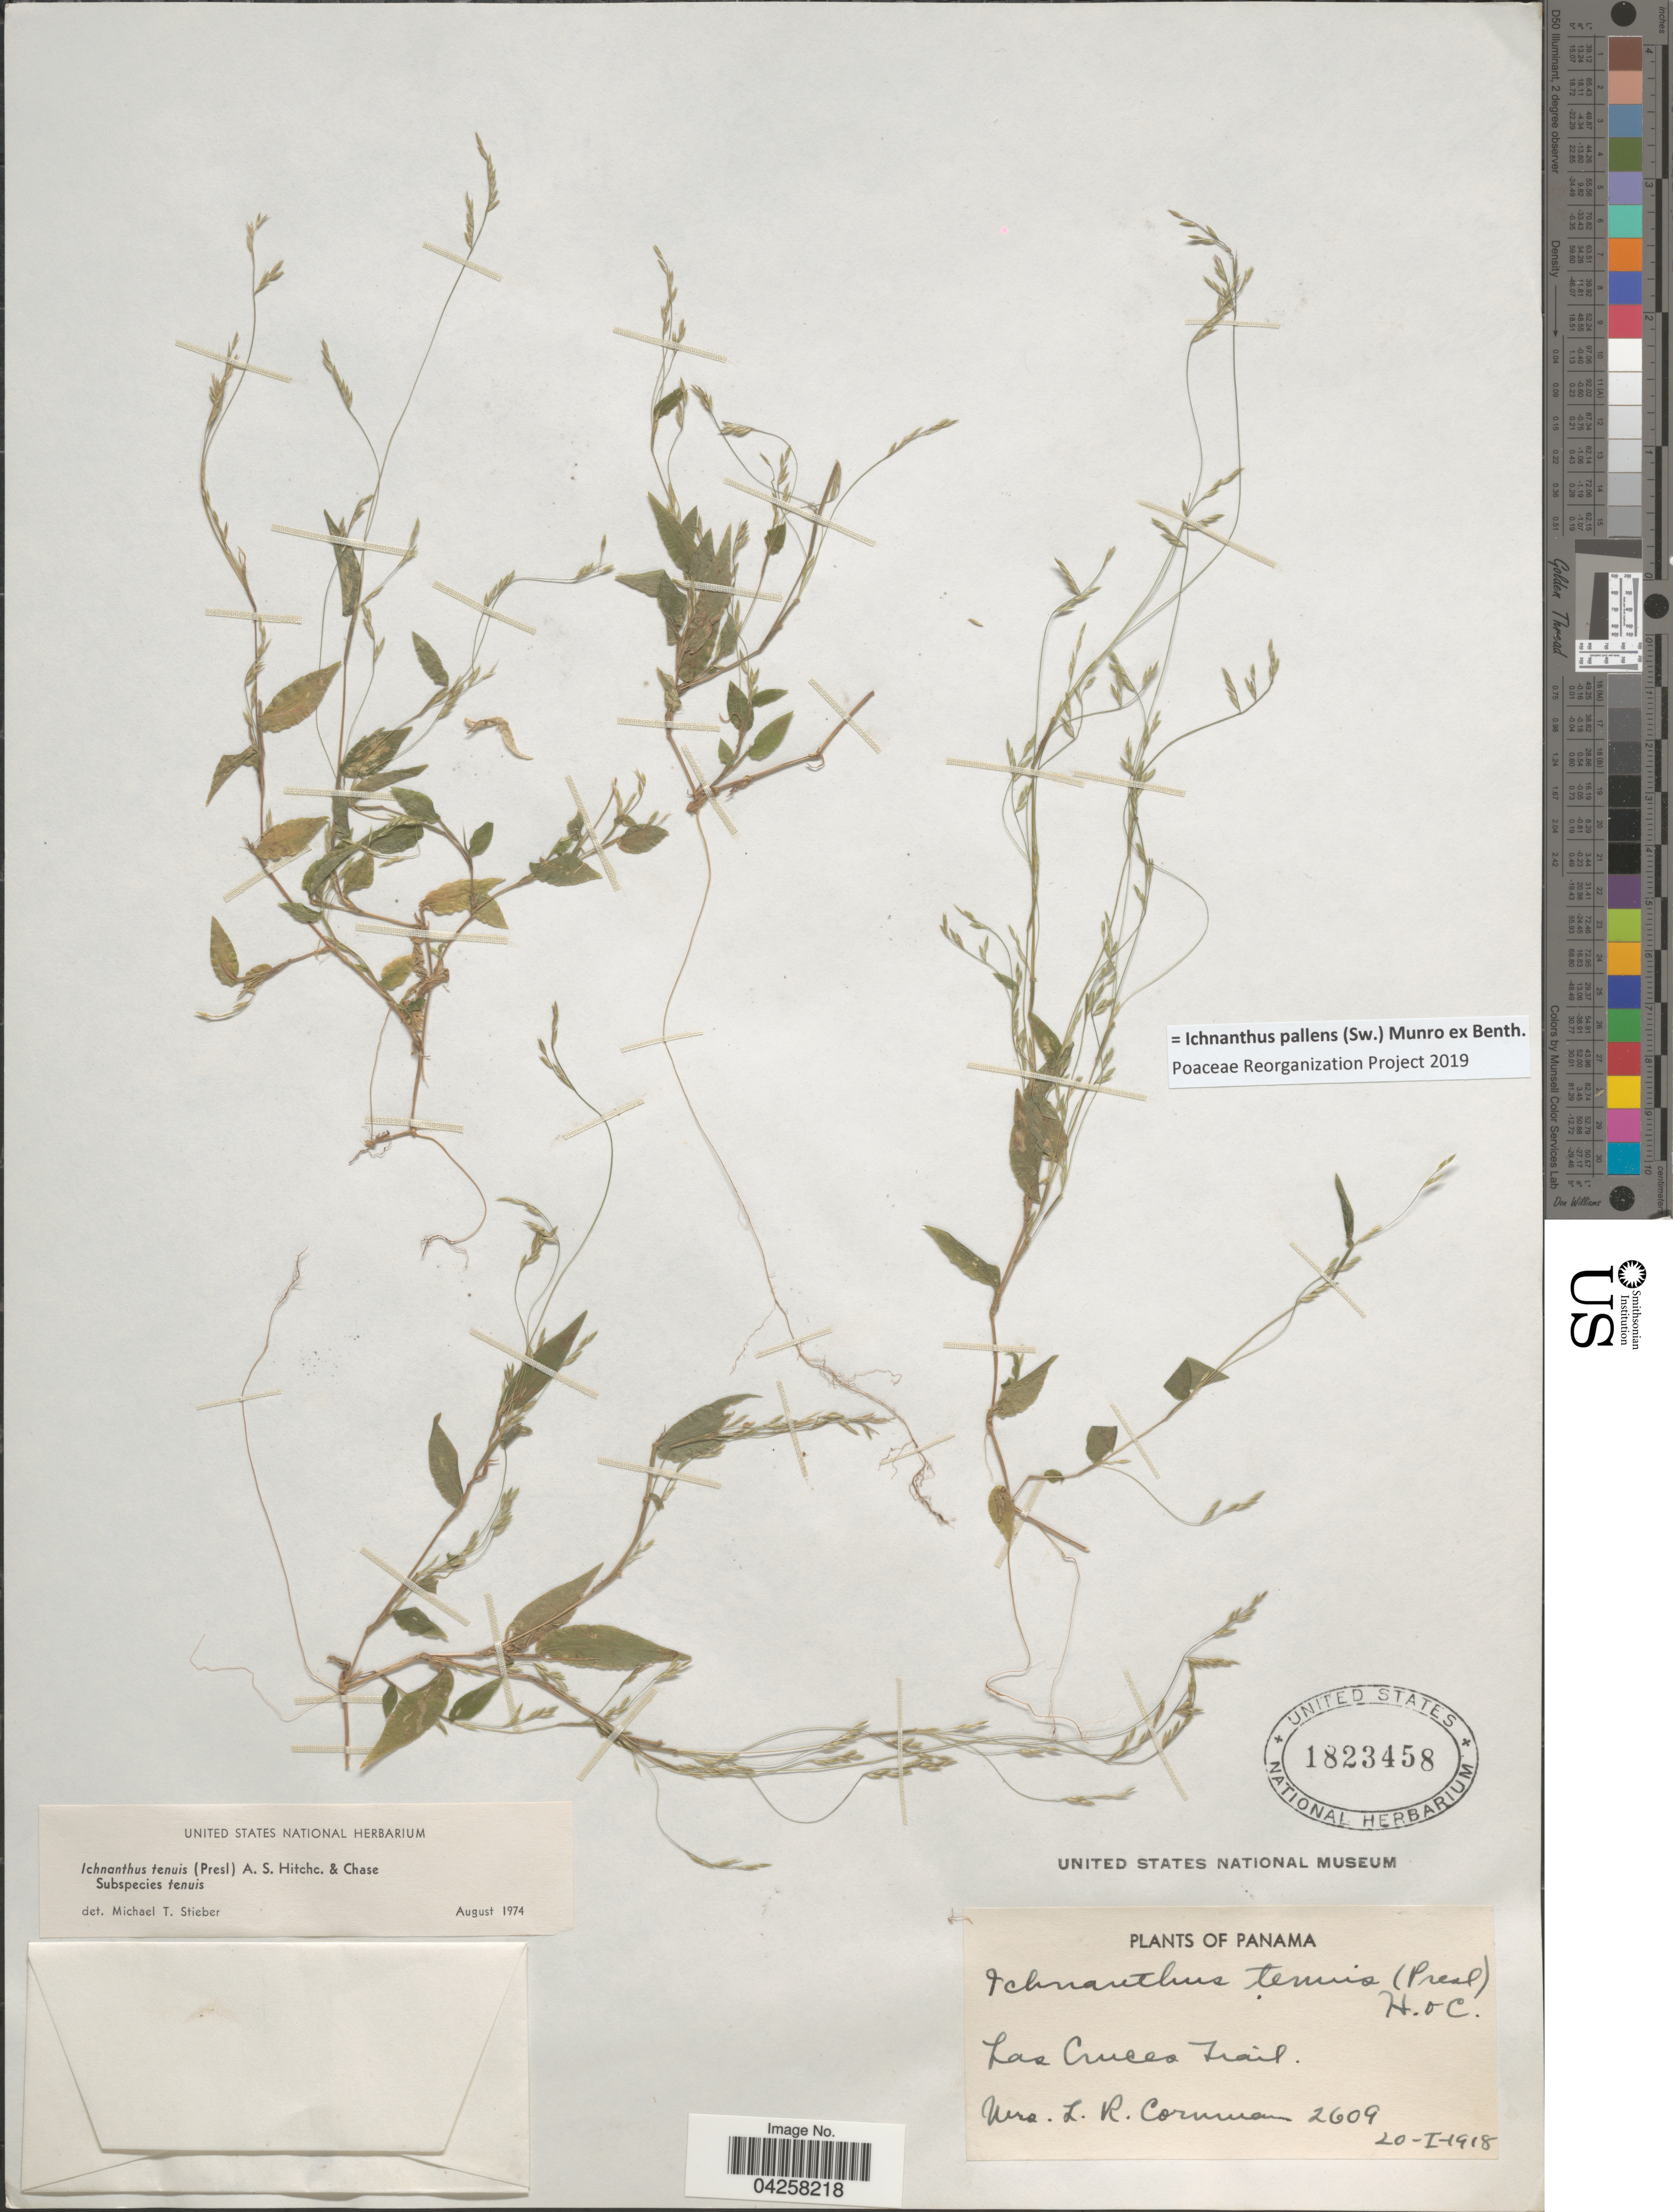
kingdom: Plantae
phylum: Tracheophyta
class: Liliopsida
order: Poales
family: Poaceae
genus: Ichnanthus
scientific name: Ichnanthus tenuis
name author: (J. Presl) Hitchc. & Chase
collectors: L. Cornman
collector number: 2609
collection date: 1918-01-20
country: Panama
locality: Las Cruces Trail.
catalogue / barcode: US 1823458